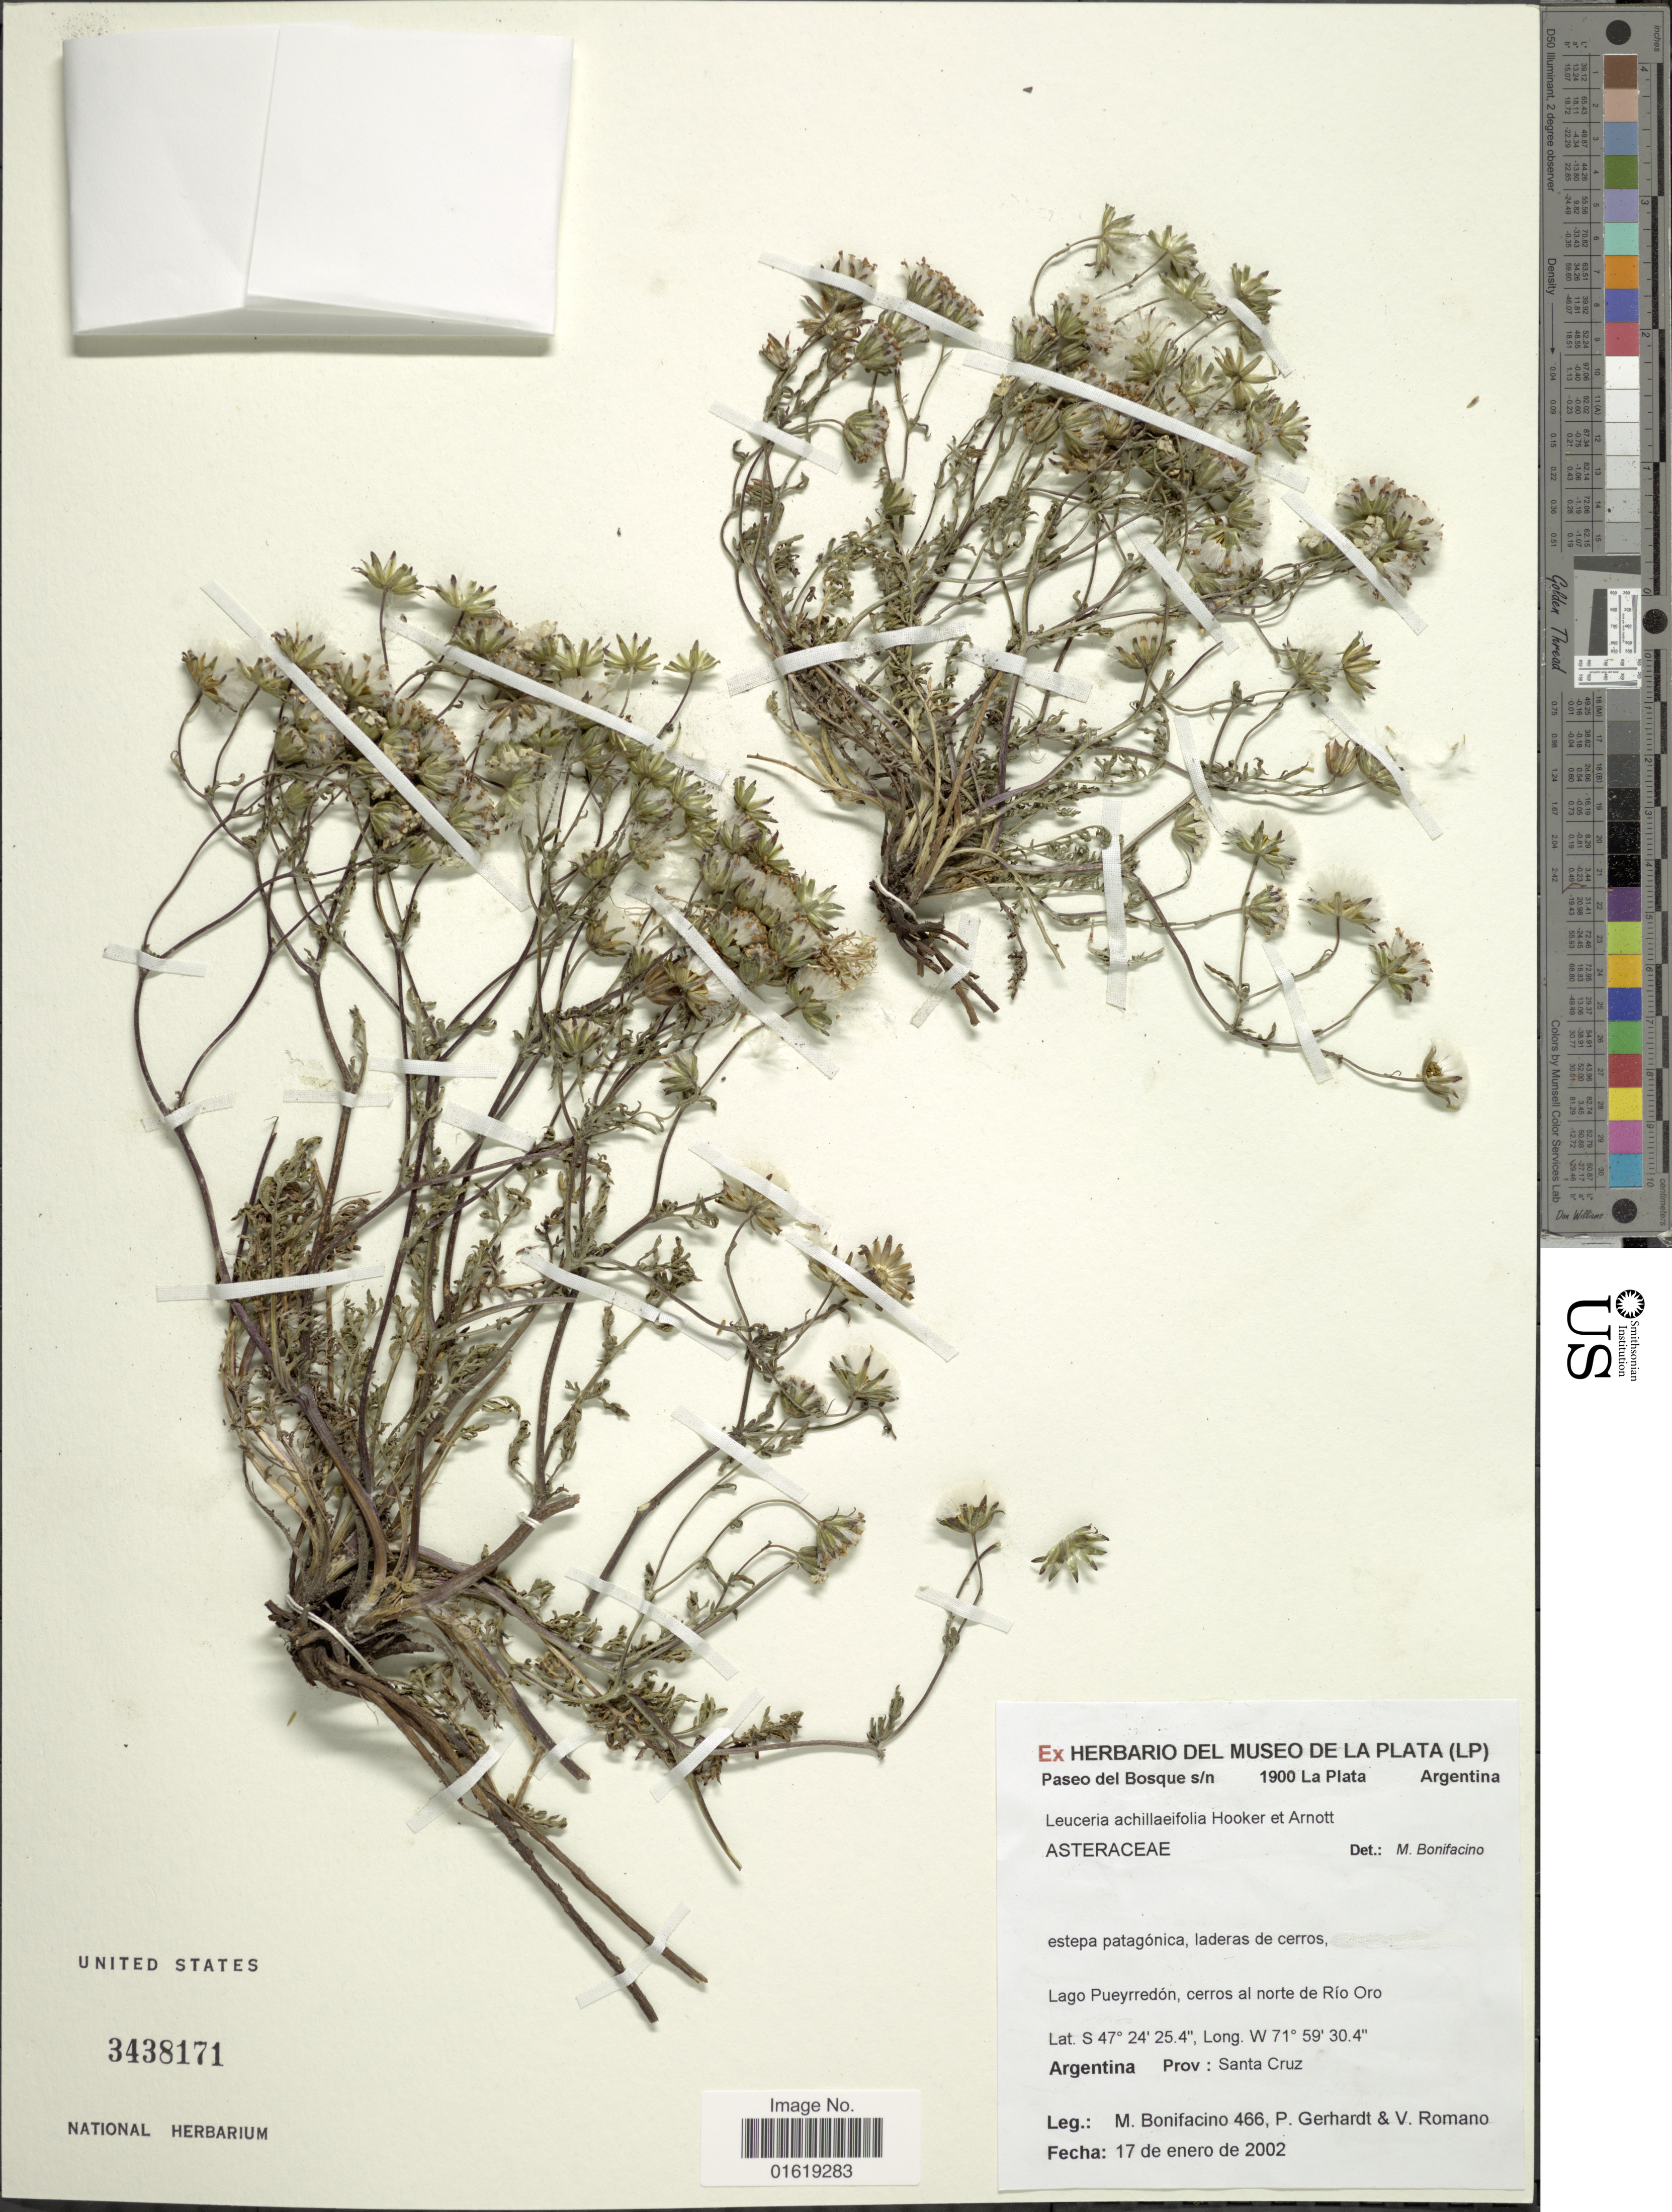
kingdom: Plantae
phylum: Tracheophyta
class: Magnoliopsida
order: Asterales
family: Asteraceae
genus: Leucheria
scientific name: Leucheria achillaeifolia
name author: Hook. & Arn.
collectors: M. Bonifacino, P. Gerhardt & V. Romano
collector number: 0466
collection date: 2002-01-17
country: Argentina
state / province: Santa Cruz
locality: Lago Pueyrredón, cerros al norte de Rio Oro.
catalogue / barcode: US 3438171